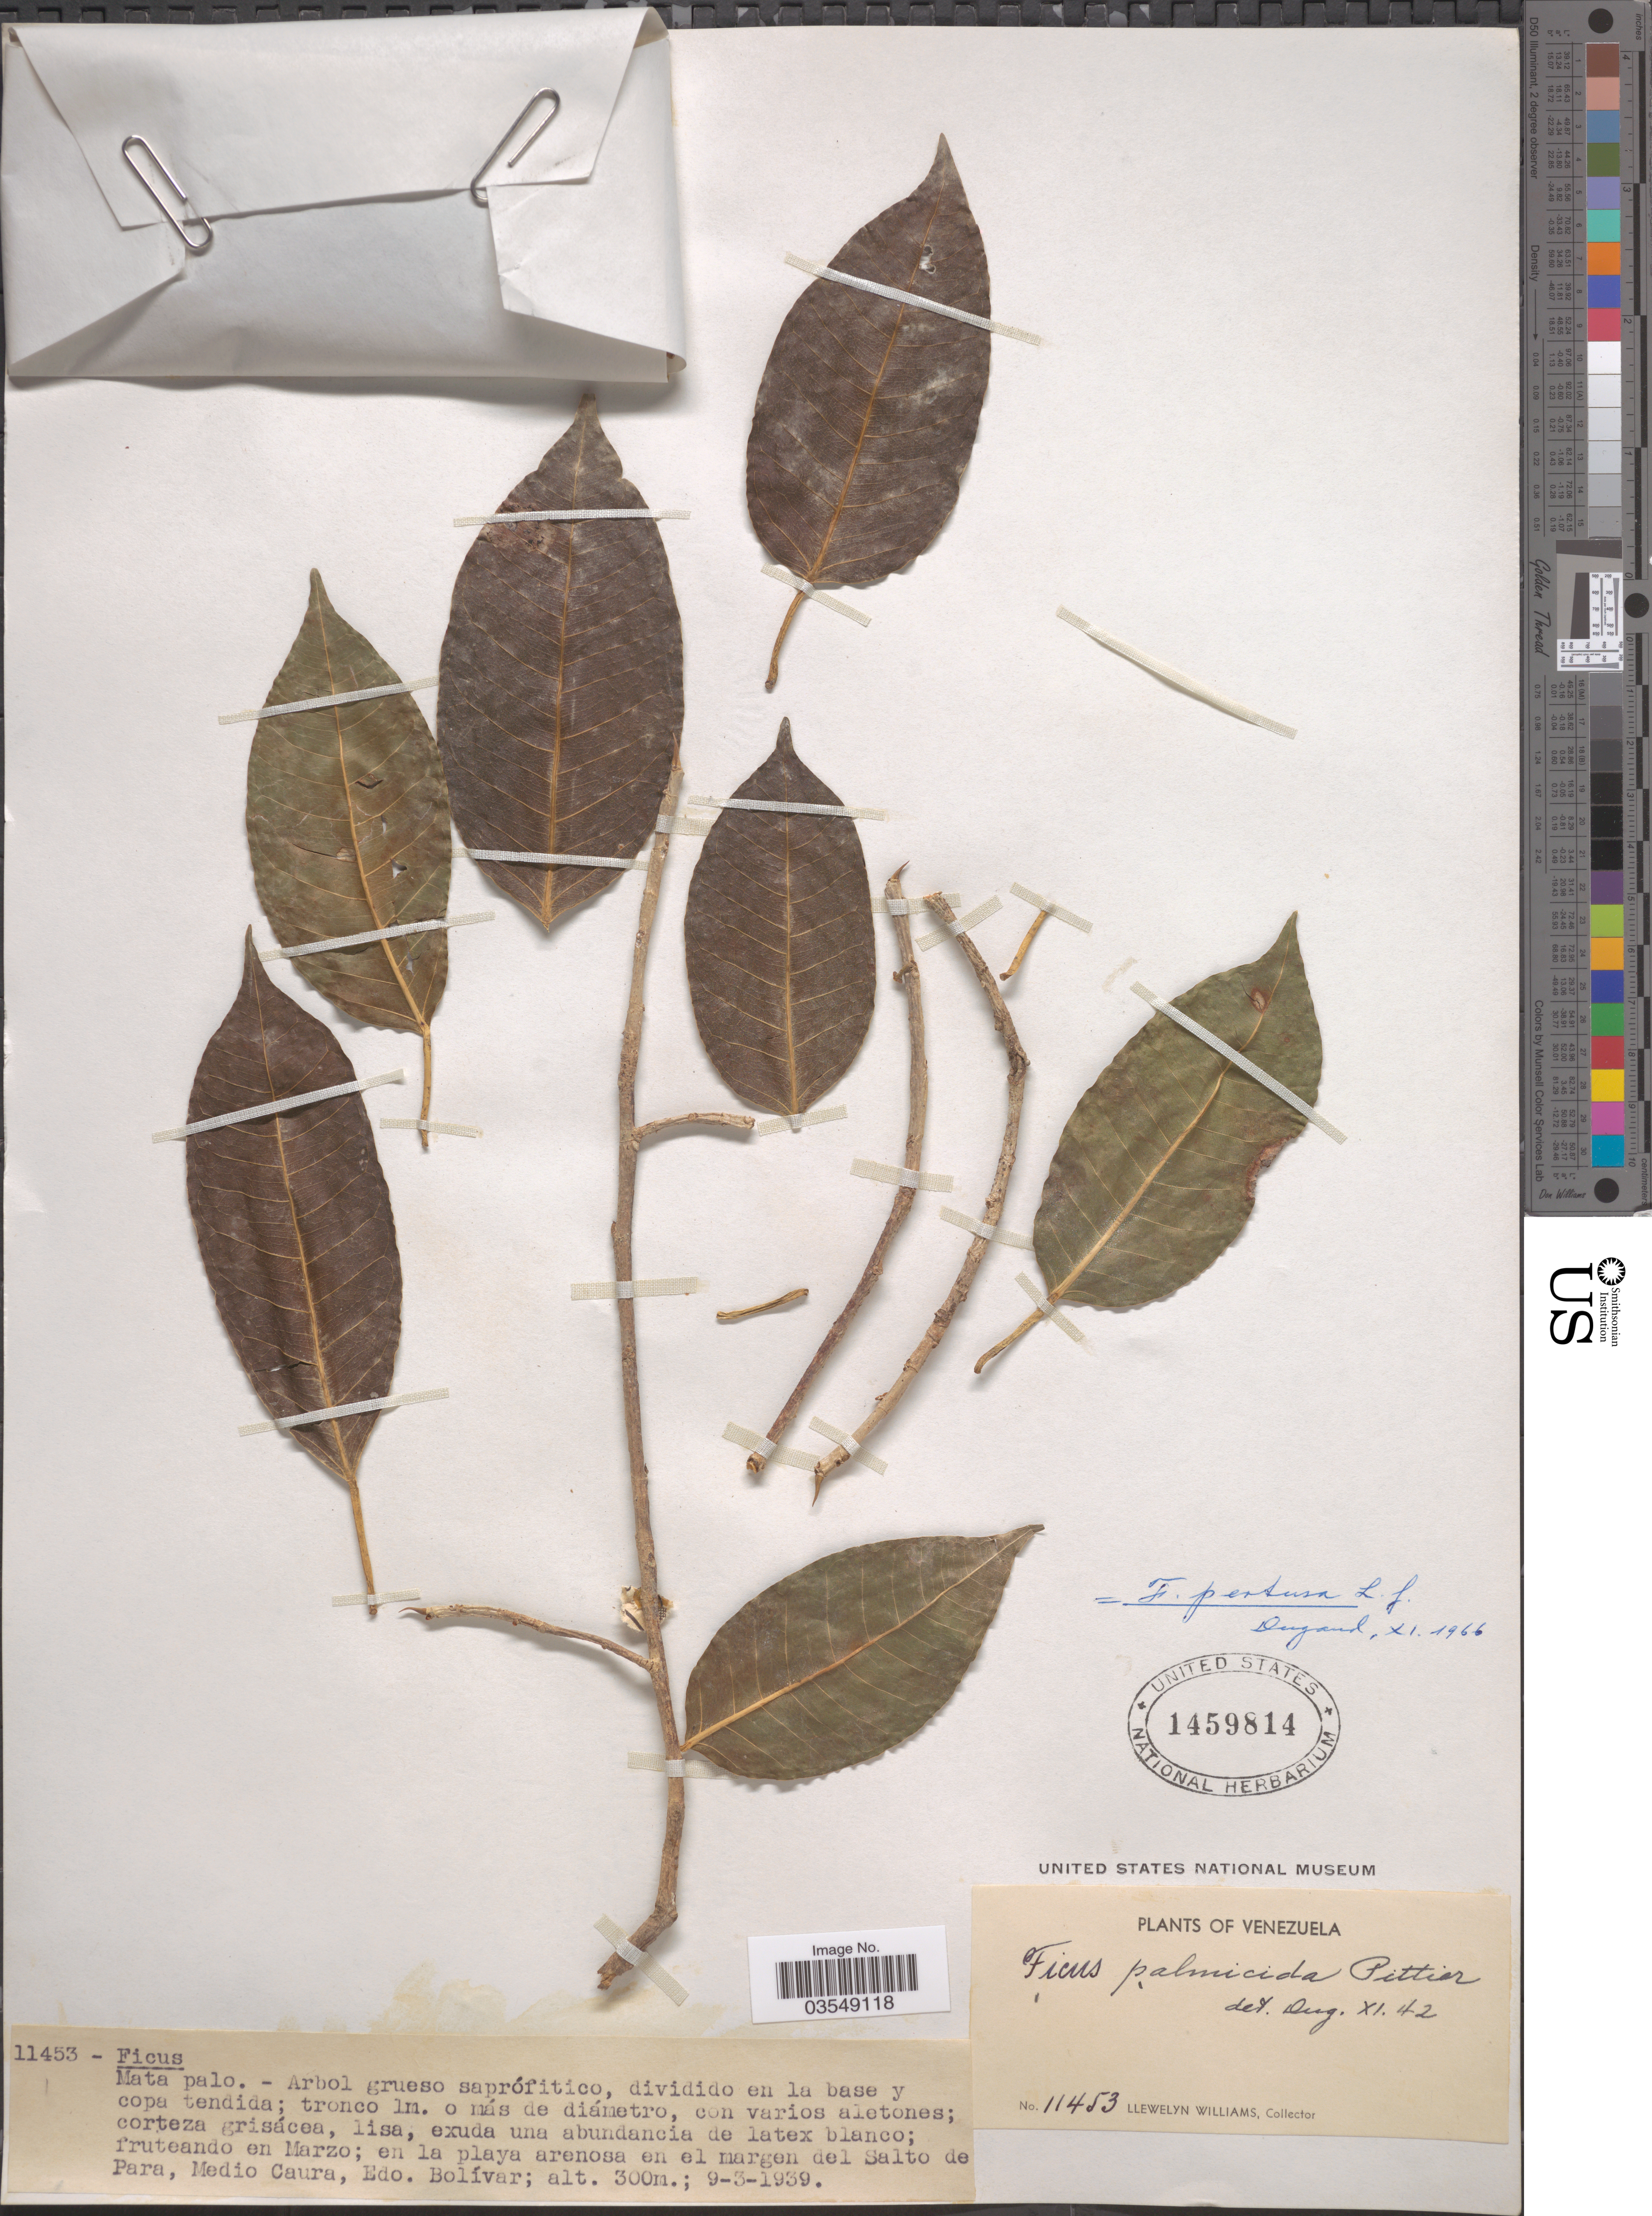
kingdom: Plantae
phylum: Tracheophyta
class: Magnoliopsida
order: Rosales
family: Moraceae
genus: Ficus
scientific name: Ficus pertusa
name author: L. f.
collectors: Ll. Williams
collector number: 11453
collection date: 1939-03-09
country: Venezuela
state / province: Bolivar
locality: En la playa arenosa en el margen del Salto de Para, Medio Caura.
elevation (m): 300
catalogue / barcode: US 1459814